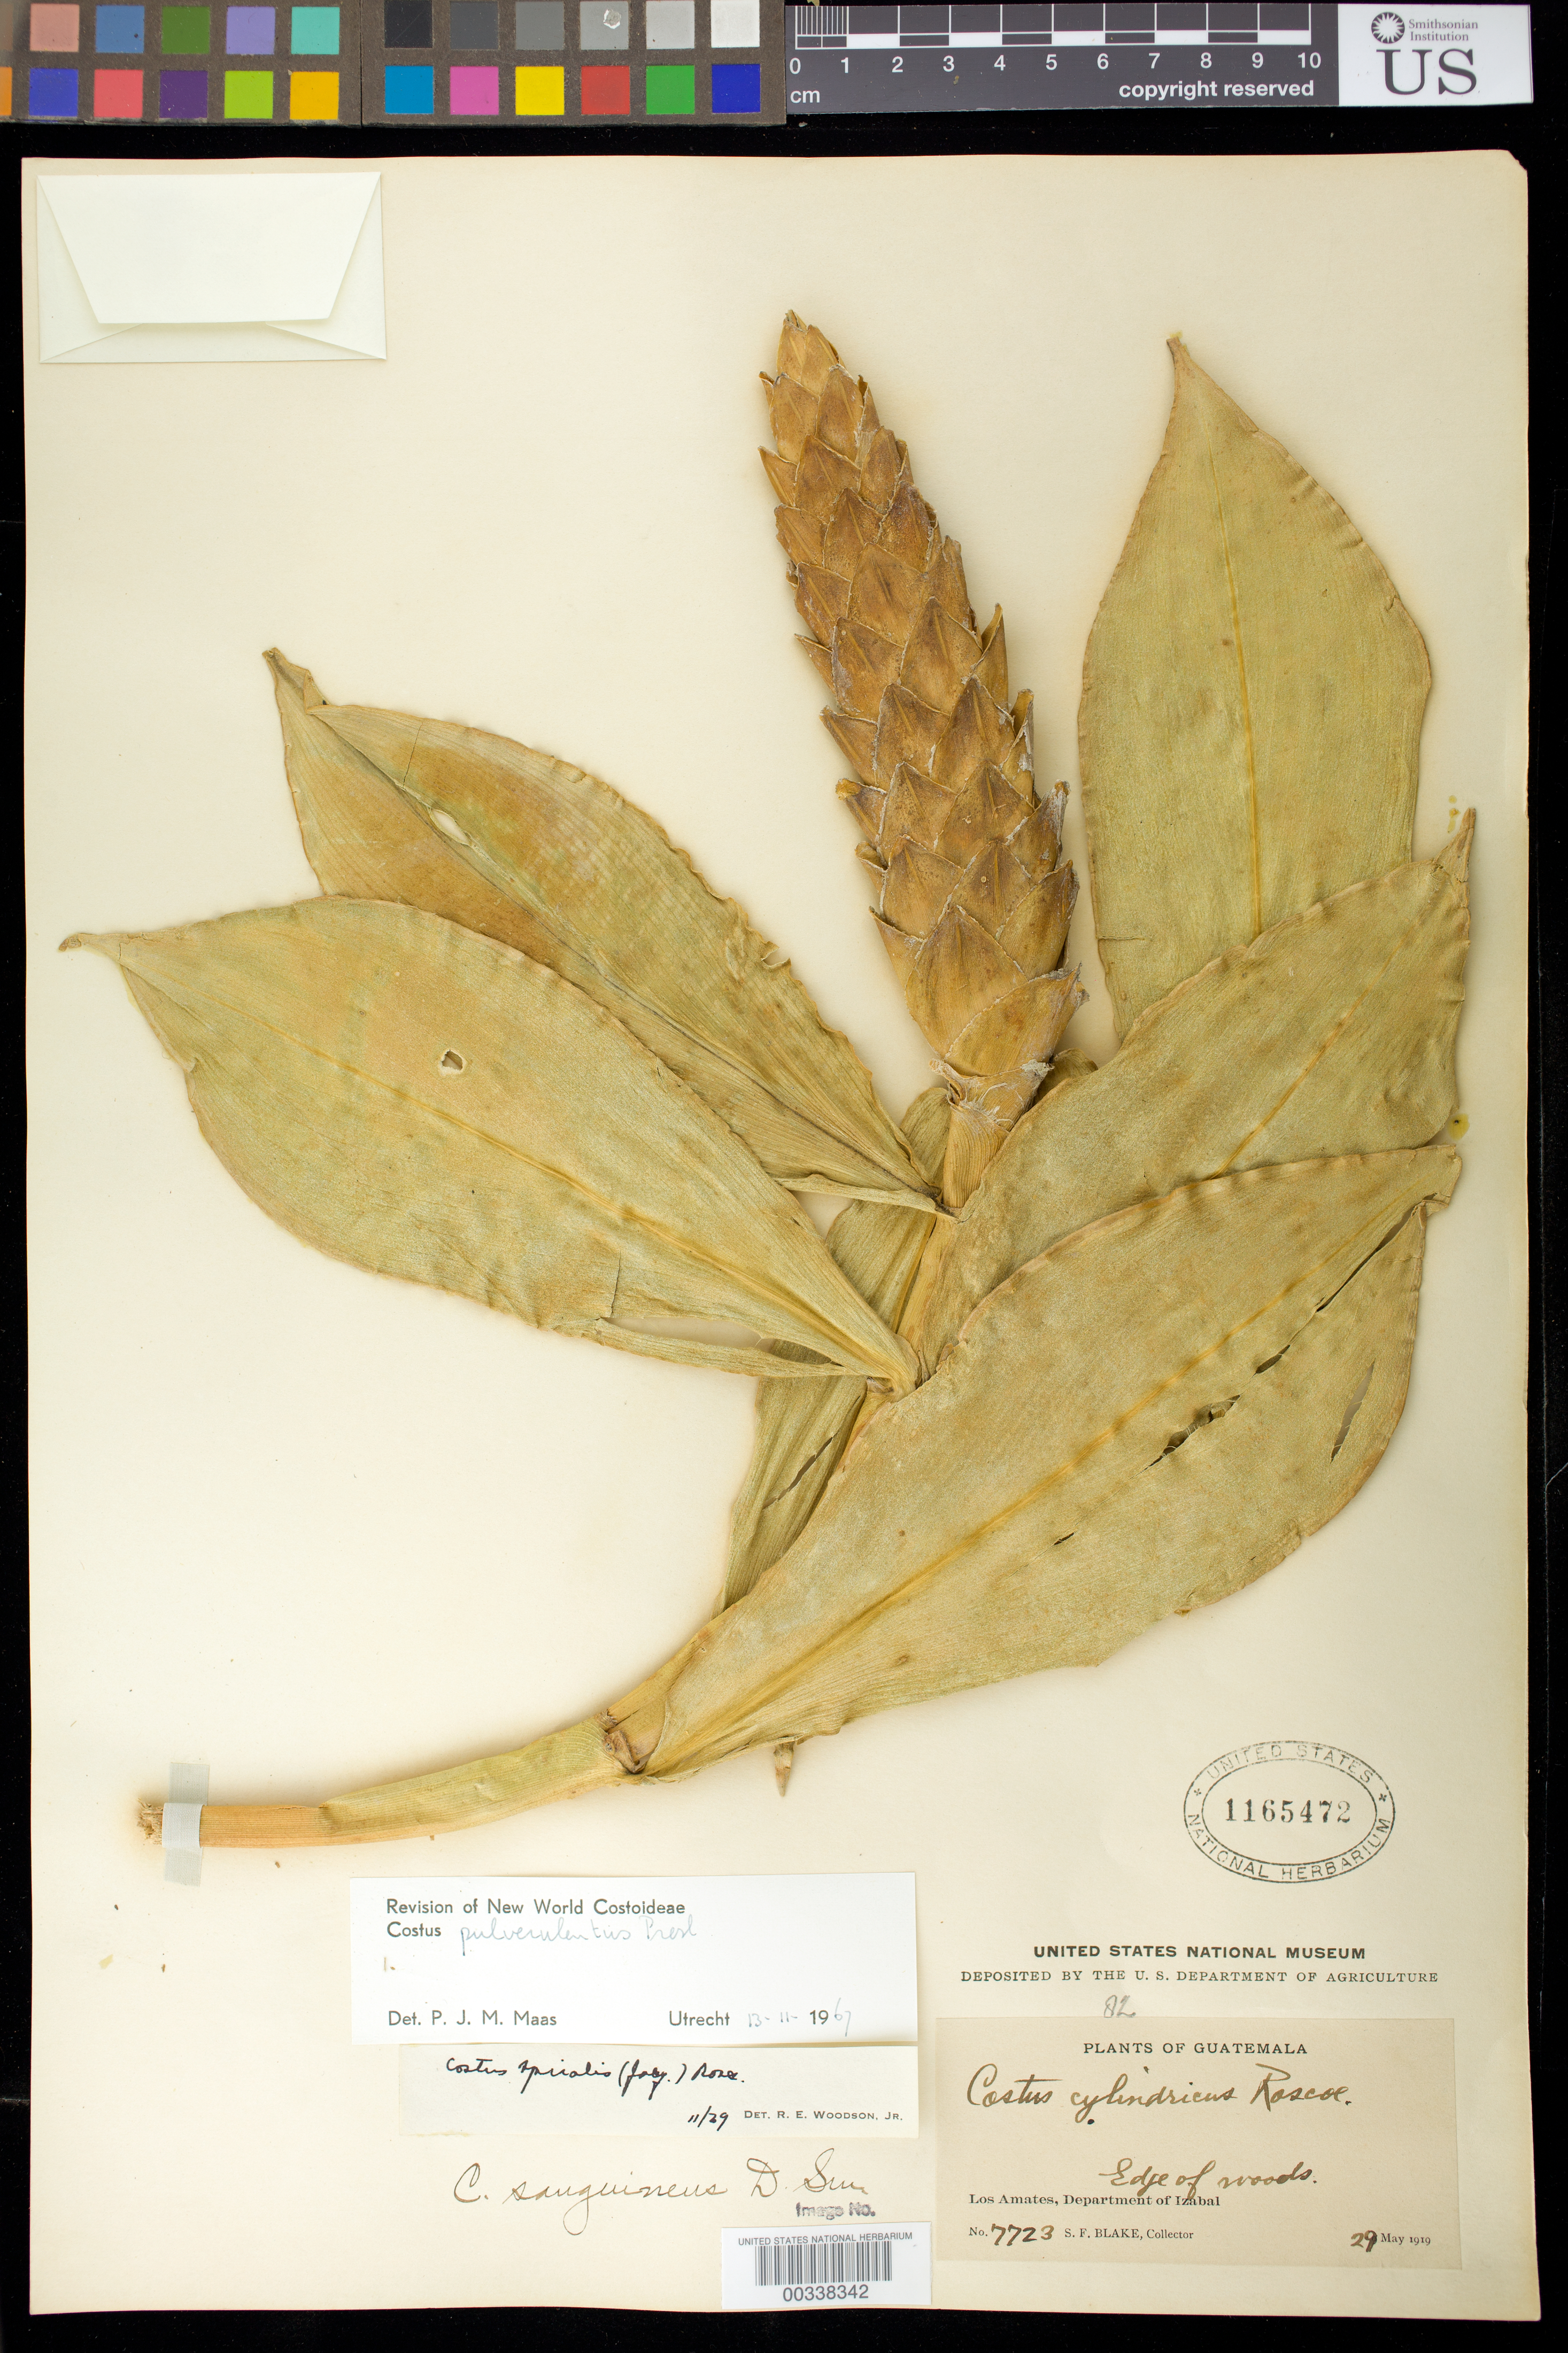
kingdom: Plantae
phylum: Tracheophyta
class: Liliopsida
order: Zingiberales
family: Costaceae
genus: Costus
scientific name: Costus pulverulentus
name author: C. Presl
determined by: Maas, Paul J. M.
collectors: S. Blake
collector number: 7723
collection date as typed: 29 May 1919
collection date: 1919-05-29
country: Guatemala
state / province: Izabal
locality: Los Amates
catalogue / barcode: US 1165472